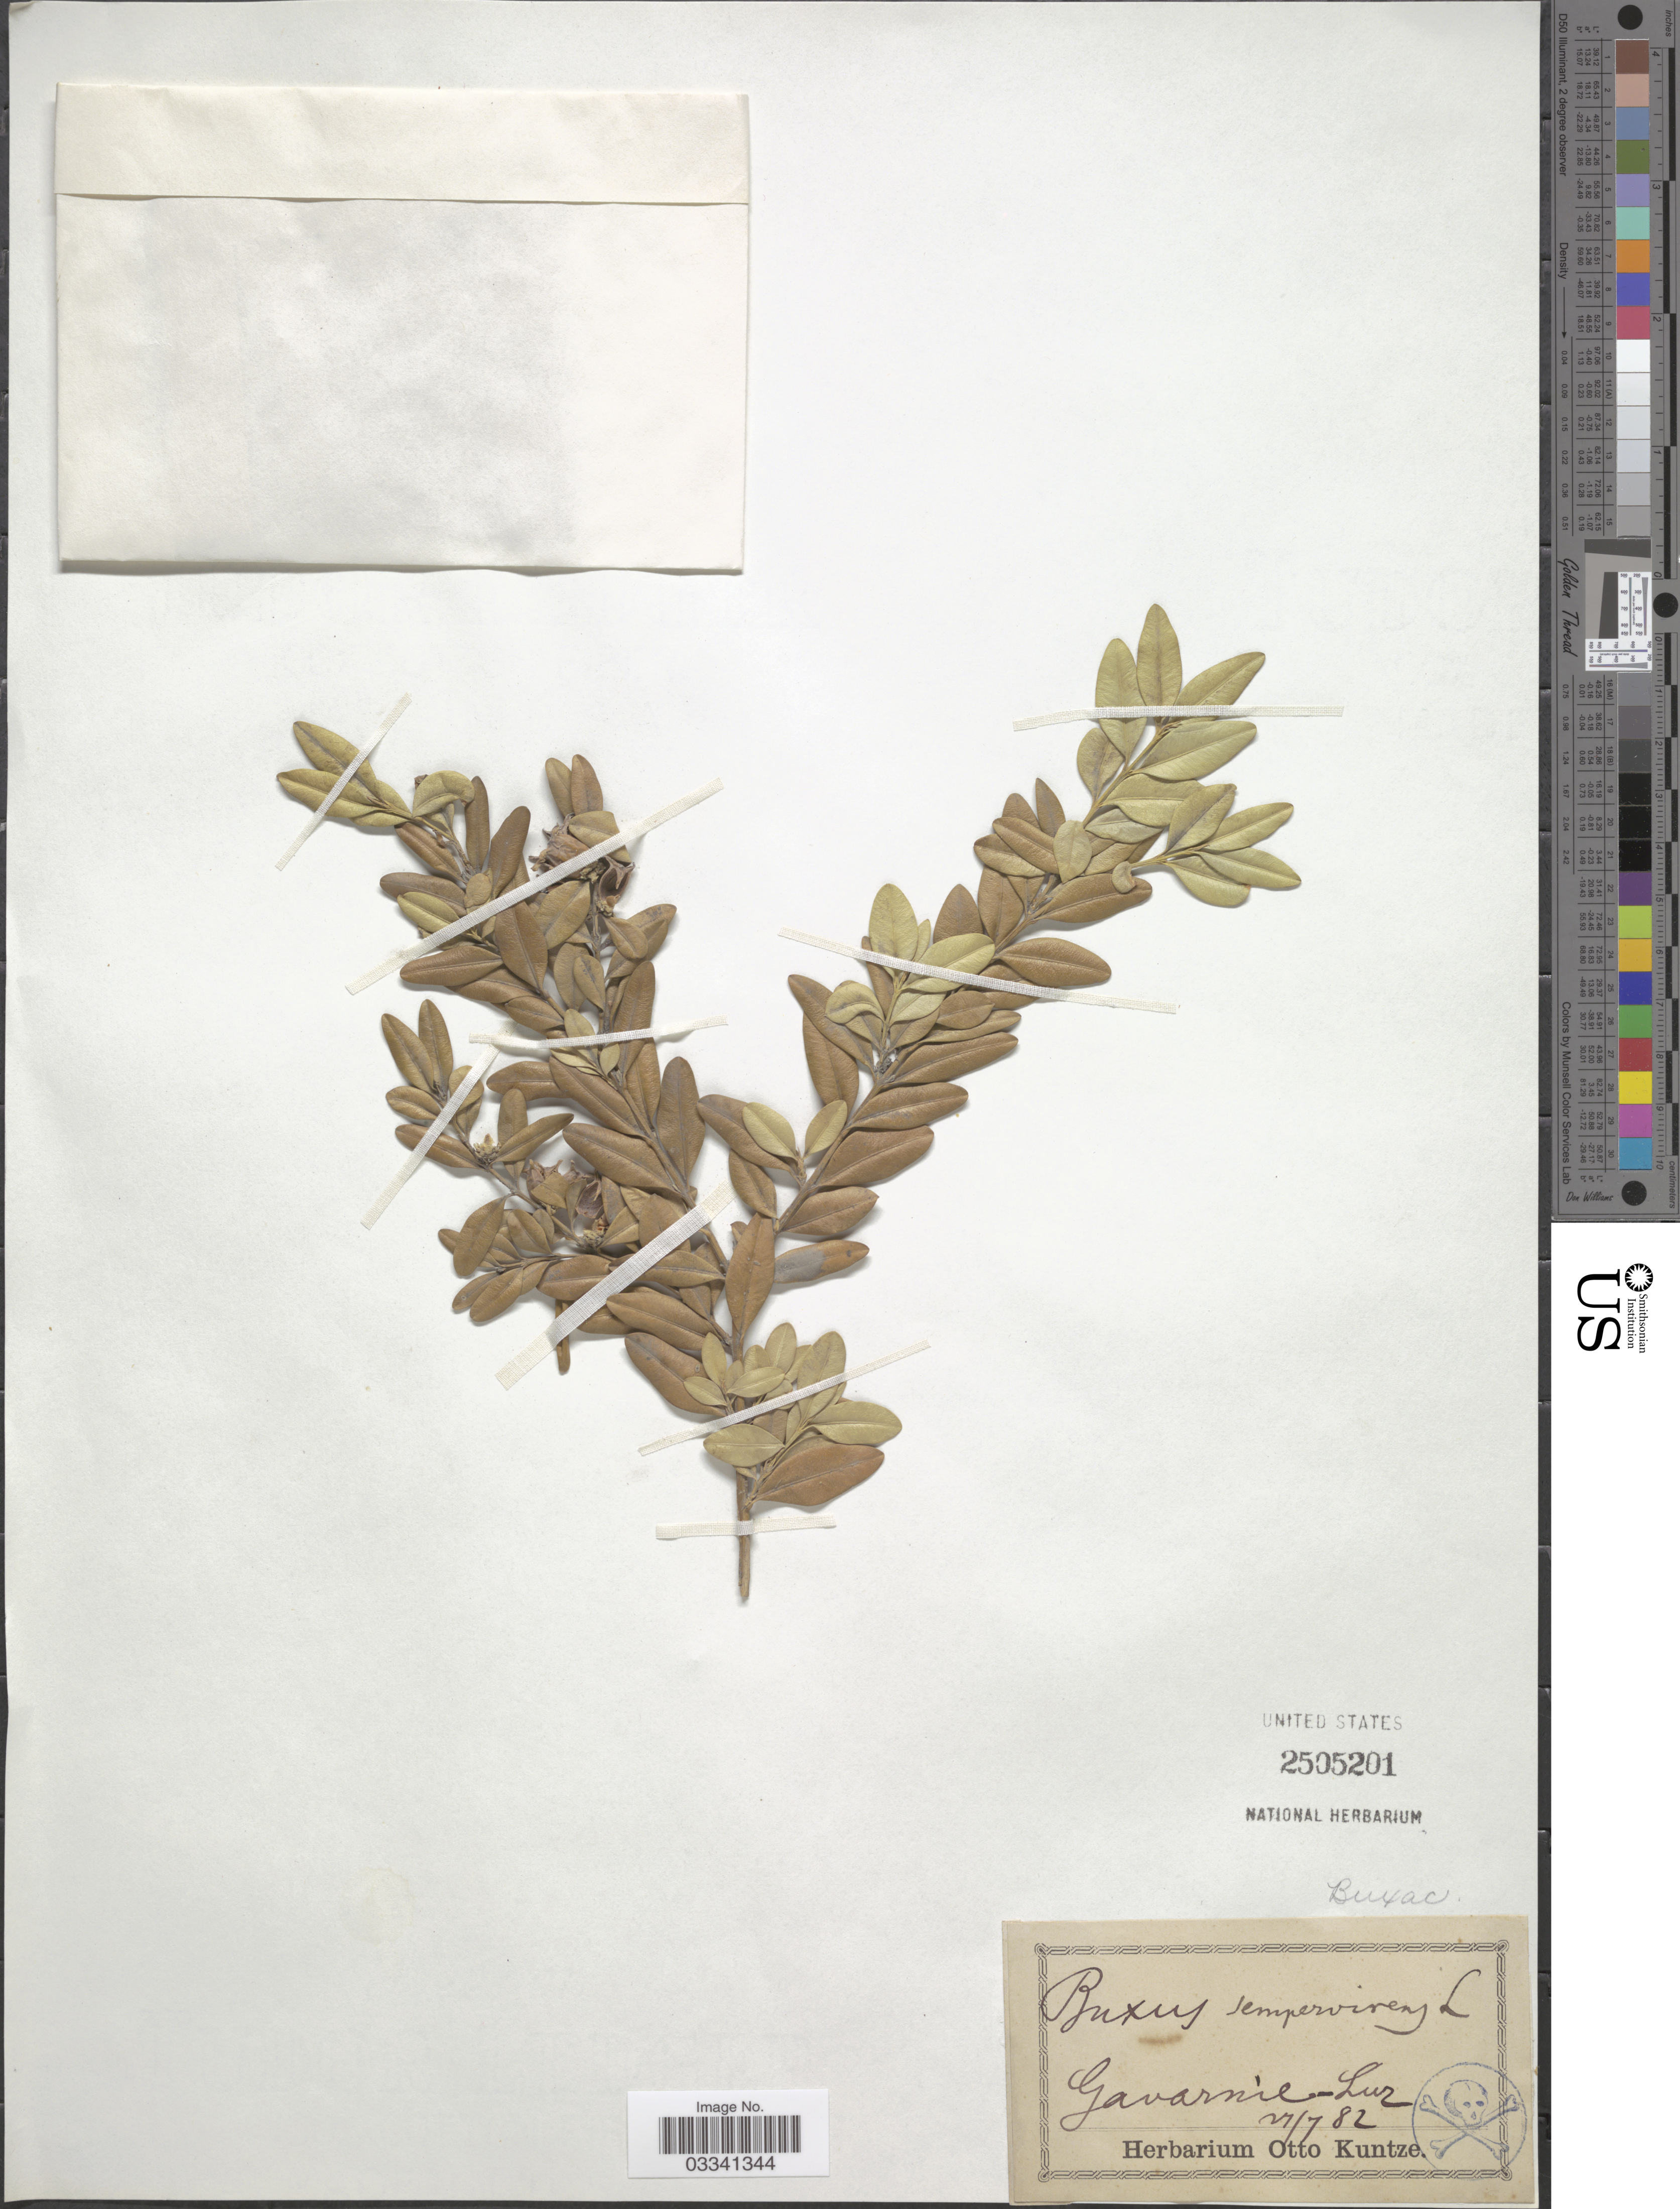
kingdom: Plantae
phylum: Tracheophyta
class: Magnoliopsida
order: Buxales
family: Buxaceae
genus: Buxus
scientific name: Buxus sempervirens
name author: L.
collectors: ex herb. Otto Kuntze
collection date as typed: Transcribed d/m/y: 27/7/82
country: France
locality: Gavarnie-Lur.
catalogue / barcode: US 2505201